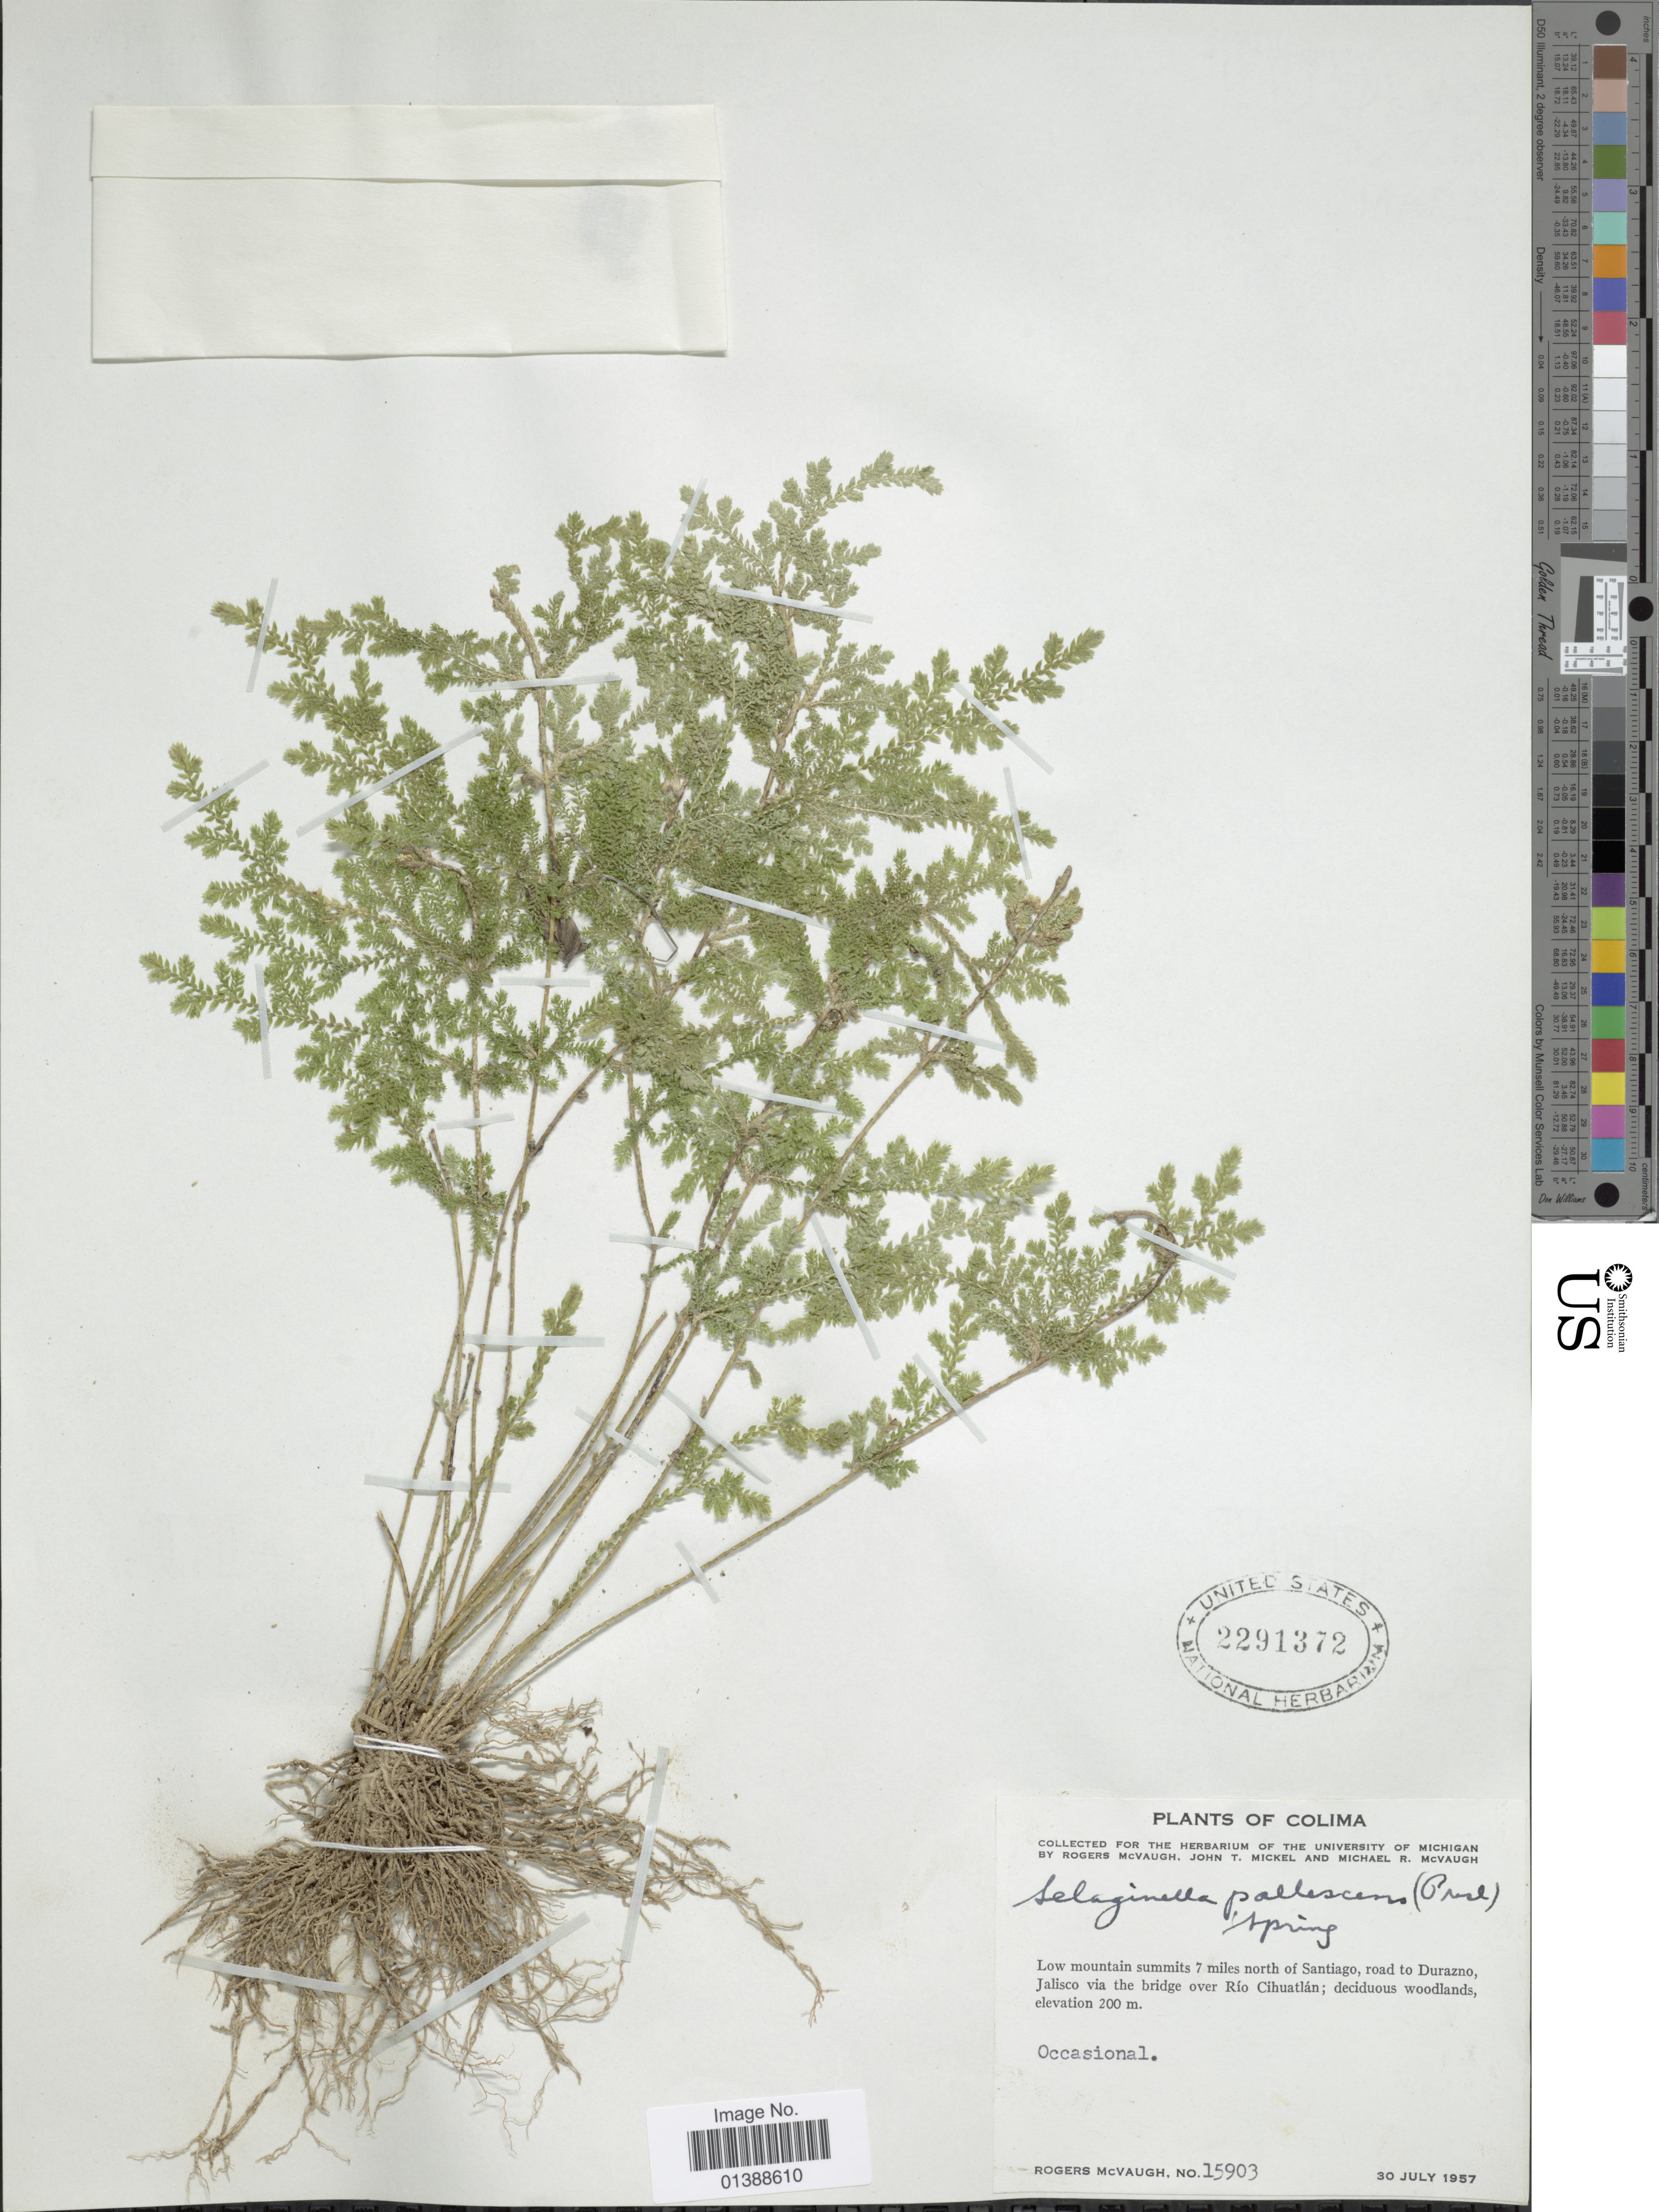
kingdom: Plantae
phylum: Tracheophyta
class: Lycopodiopsida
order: Selaginellales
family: Selaginellaceae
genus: Selaginella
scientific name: Selaginella pallescens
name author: (C. Presl) Spring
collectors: R. McVaugh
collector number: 15903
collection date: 1957-07-30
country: Mexico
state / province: Jalisco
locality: Low mountain summits 7 miles north of Santiago, road to Durazno, Jalisco via the bridge over Río Cihuatlán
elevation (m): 200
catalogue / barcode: US 2291372